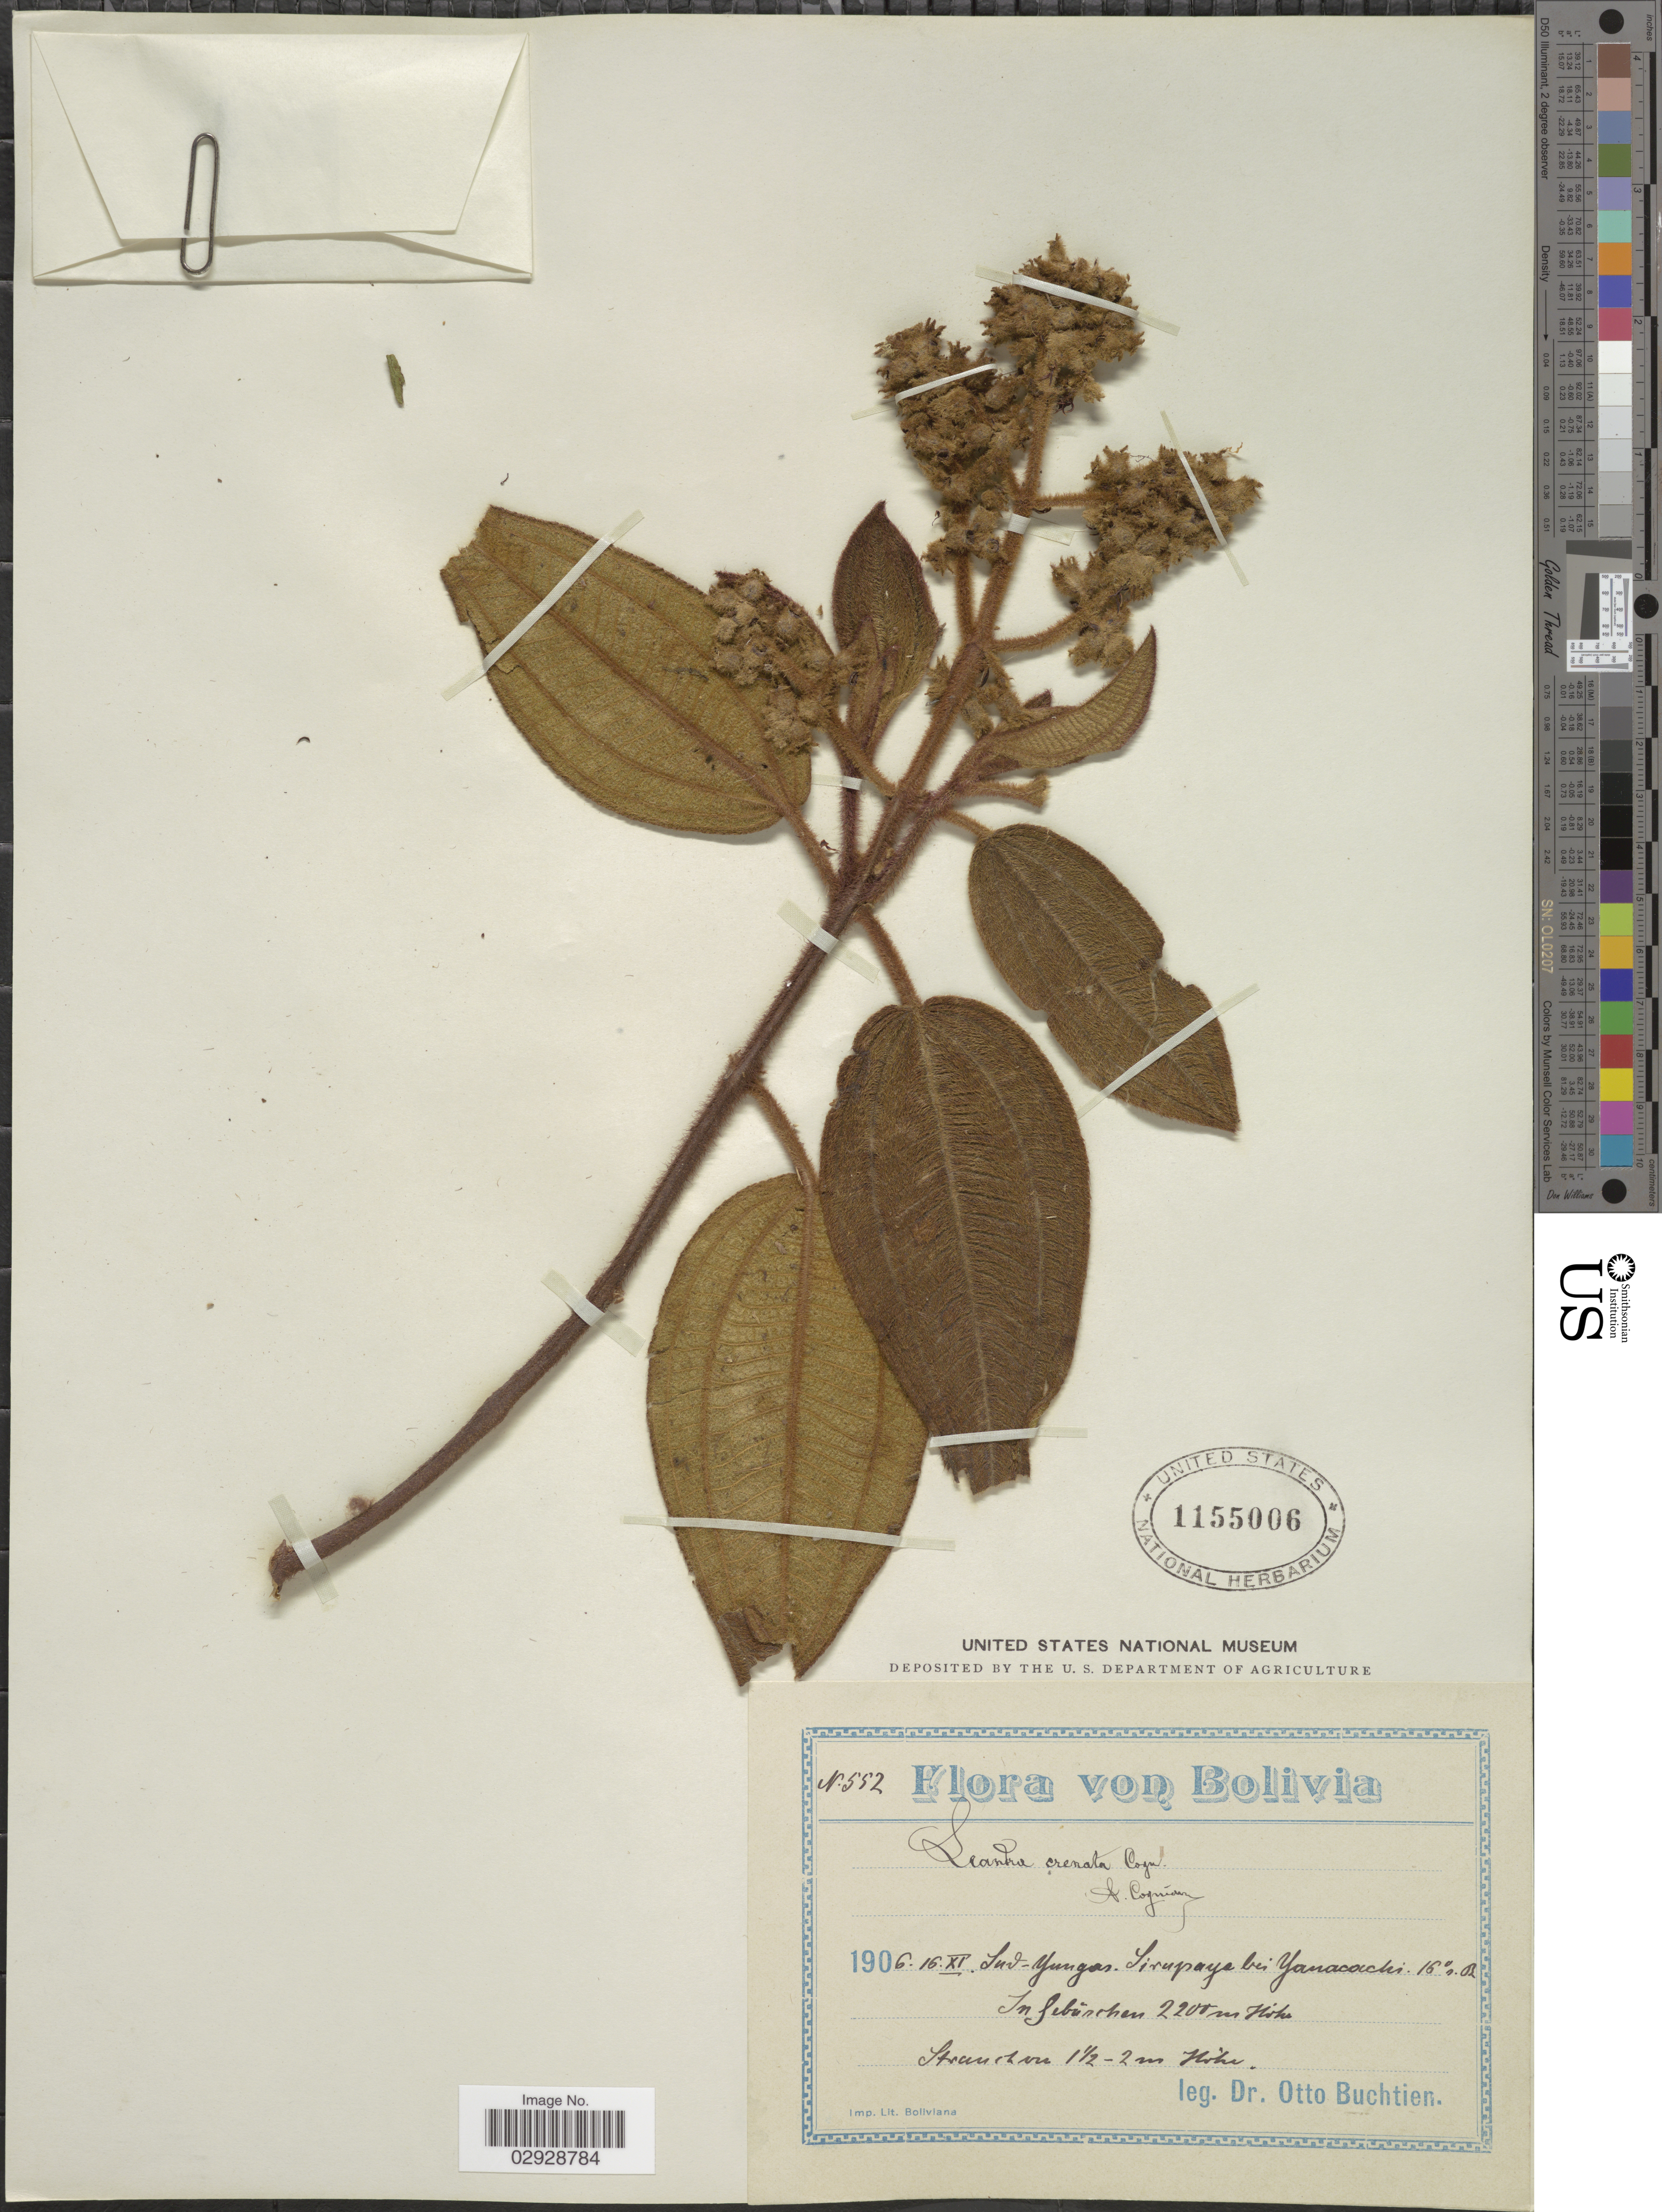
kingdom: Plantae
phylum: Tracheophyta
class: Magnoliopsida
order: Myrtales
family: Melastomataceae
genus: Leandra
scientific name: Leandra crenata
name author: (D. Don) Cogn.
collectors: O. Buchtien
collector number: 552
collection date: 1906-11-16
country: Bolivia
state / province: La Paz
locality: Sud-Yungas. Sirapaya bei Yanacachi. 16°s Br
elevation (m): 2200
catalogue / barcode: US 1155006